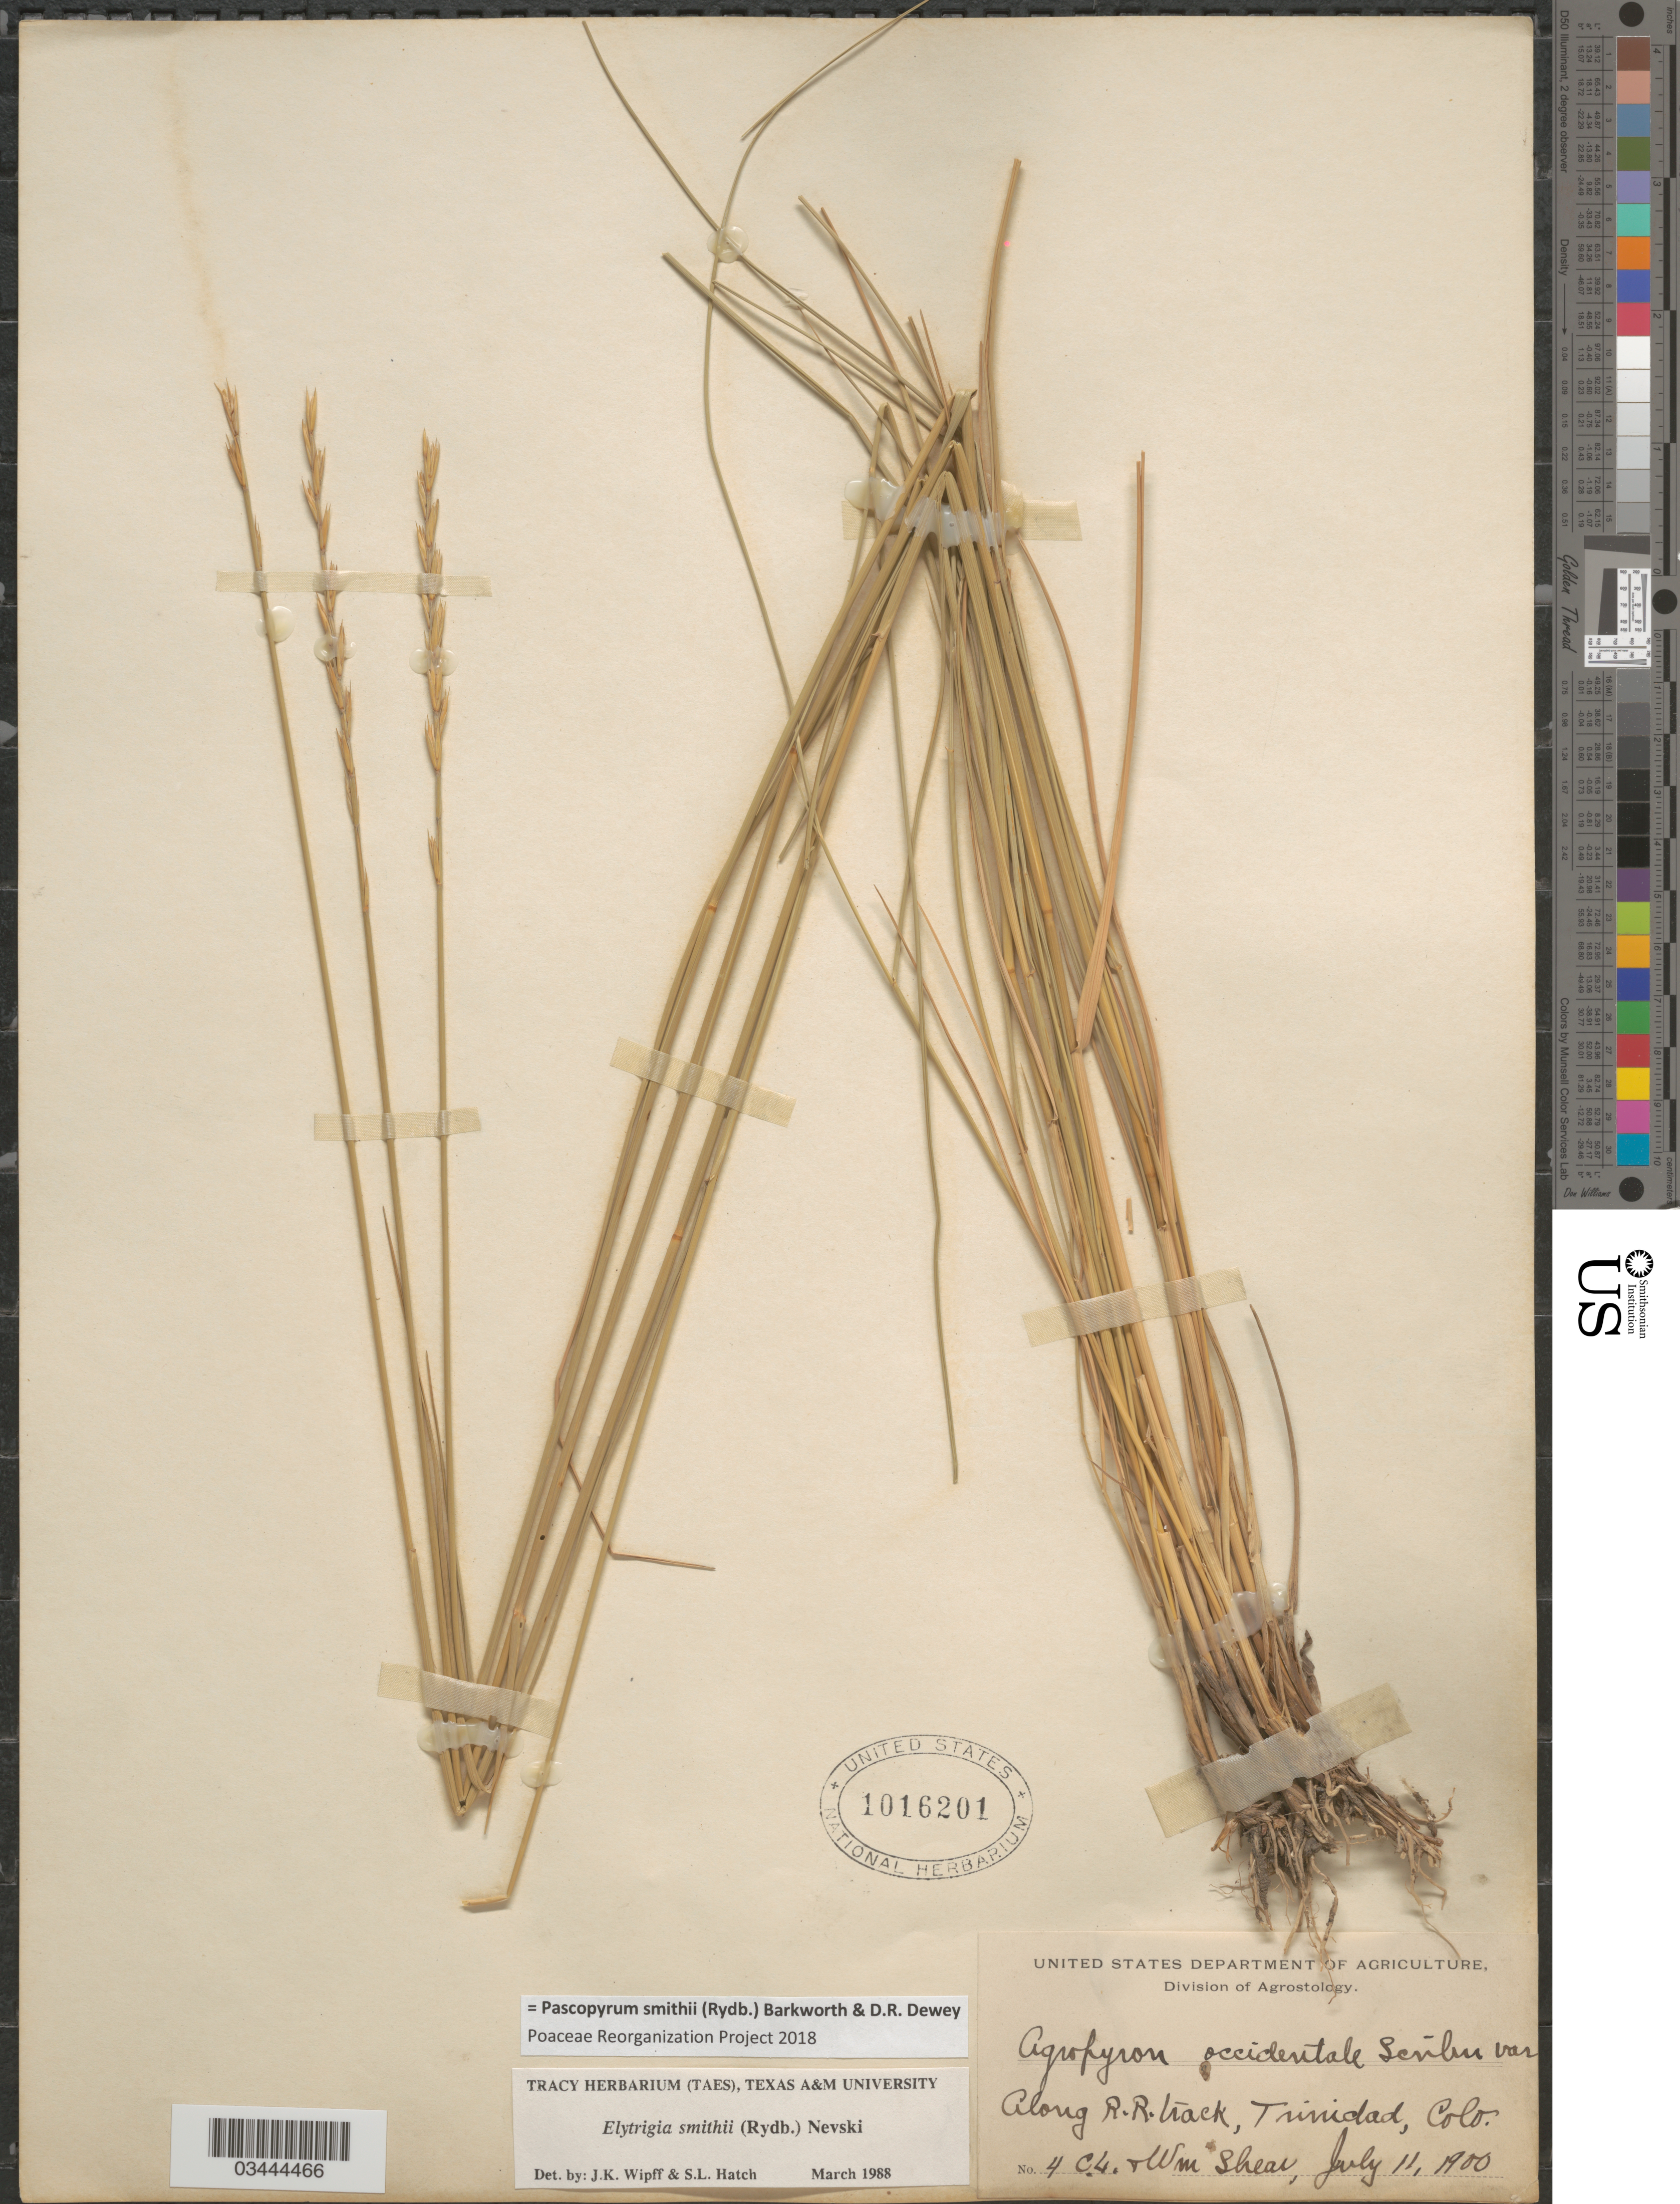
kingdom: Plantae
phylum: Tracheophyta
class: Liliopsida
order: Poales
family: Poaceae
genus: Pascopyrum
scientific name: Pascopyrum smithii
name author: (Rydb.) Barkworth & Dewey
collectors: C. L. Shear & W. Shear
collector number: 4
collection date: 1900-07-11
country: United States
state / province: Colorado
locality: Along R. R. track, Trinidad.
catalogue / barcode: US 1016201